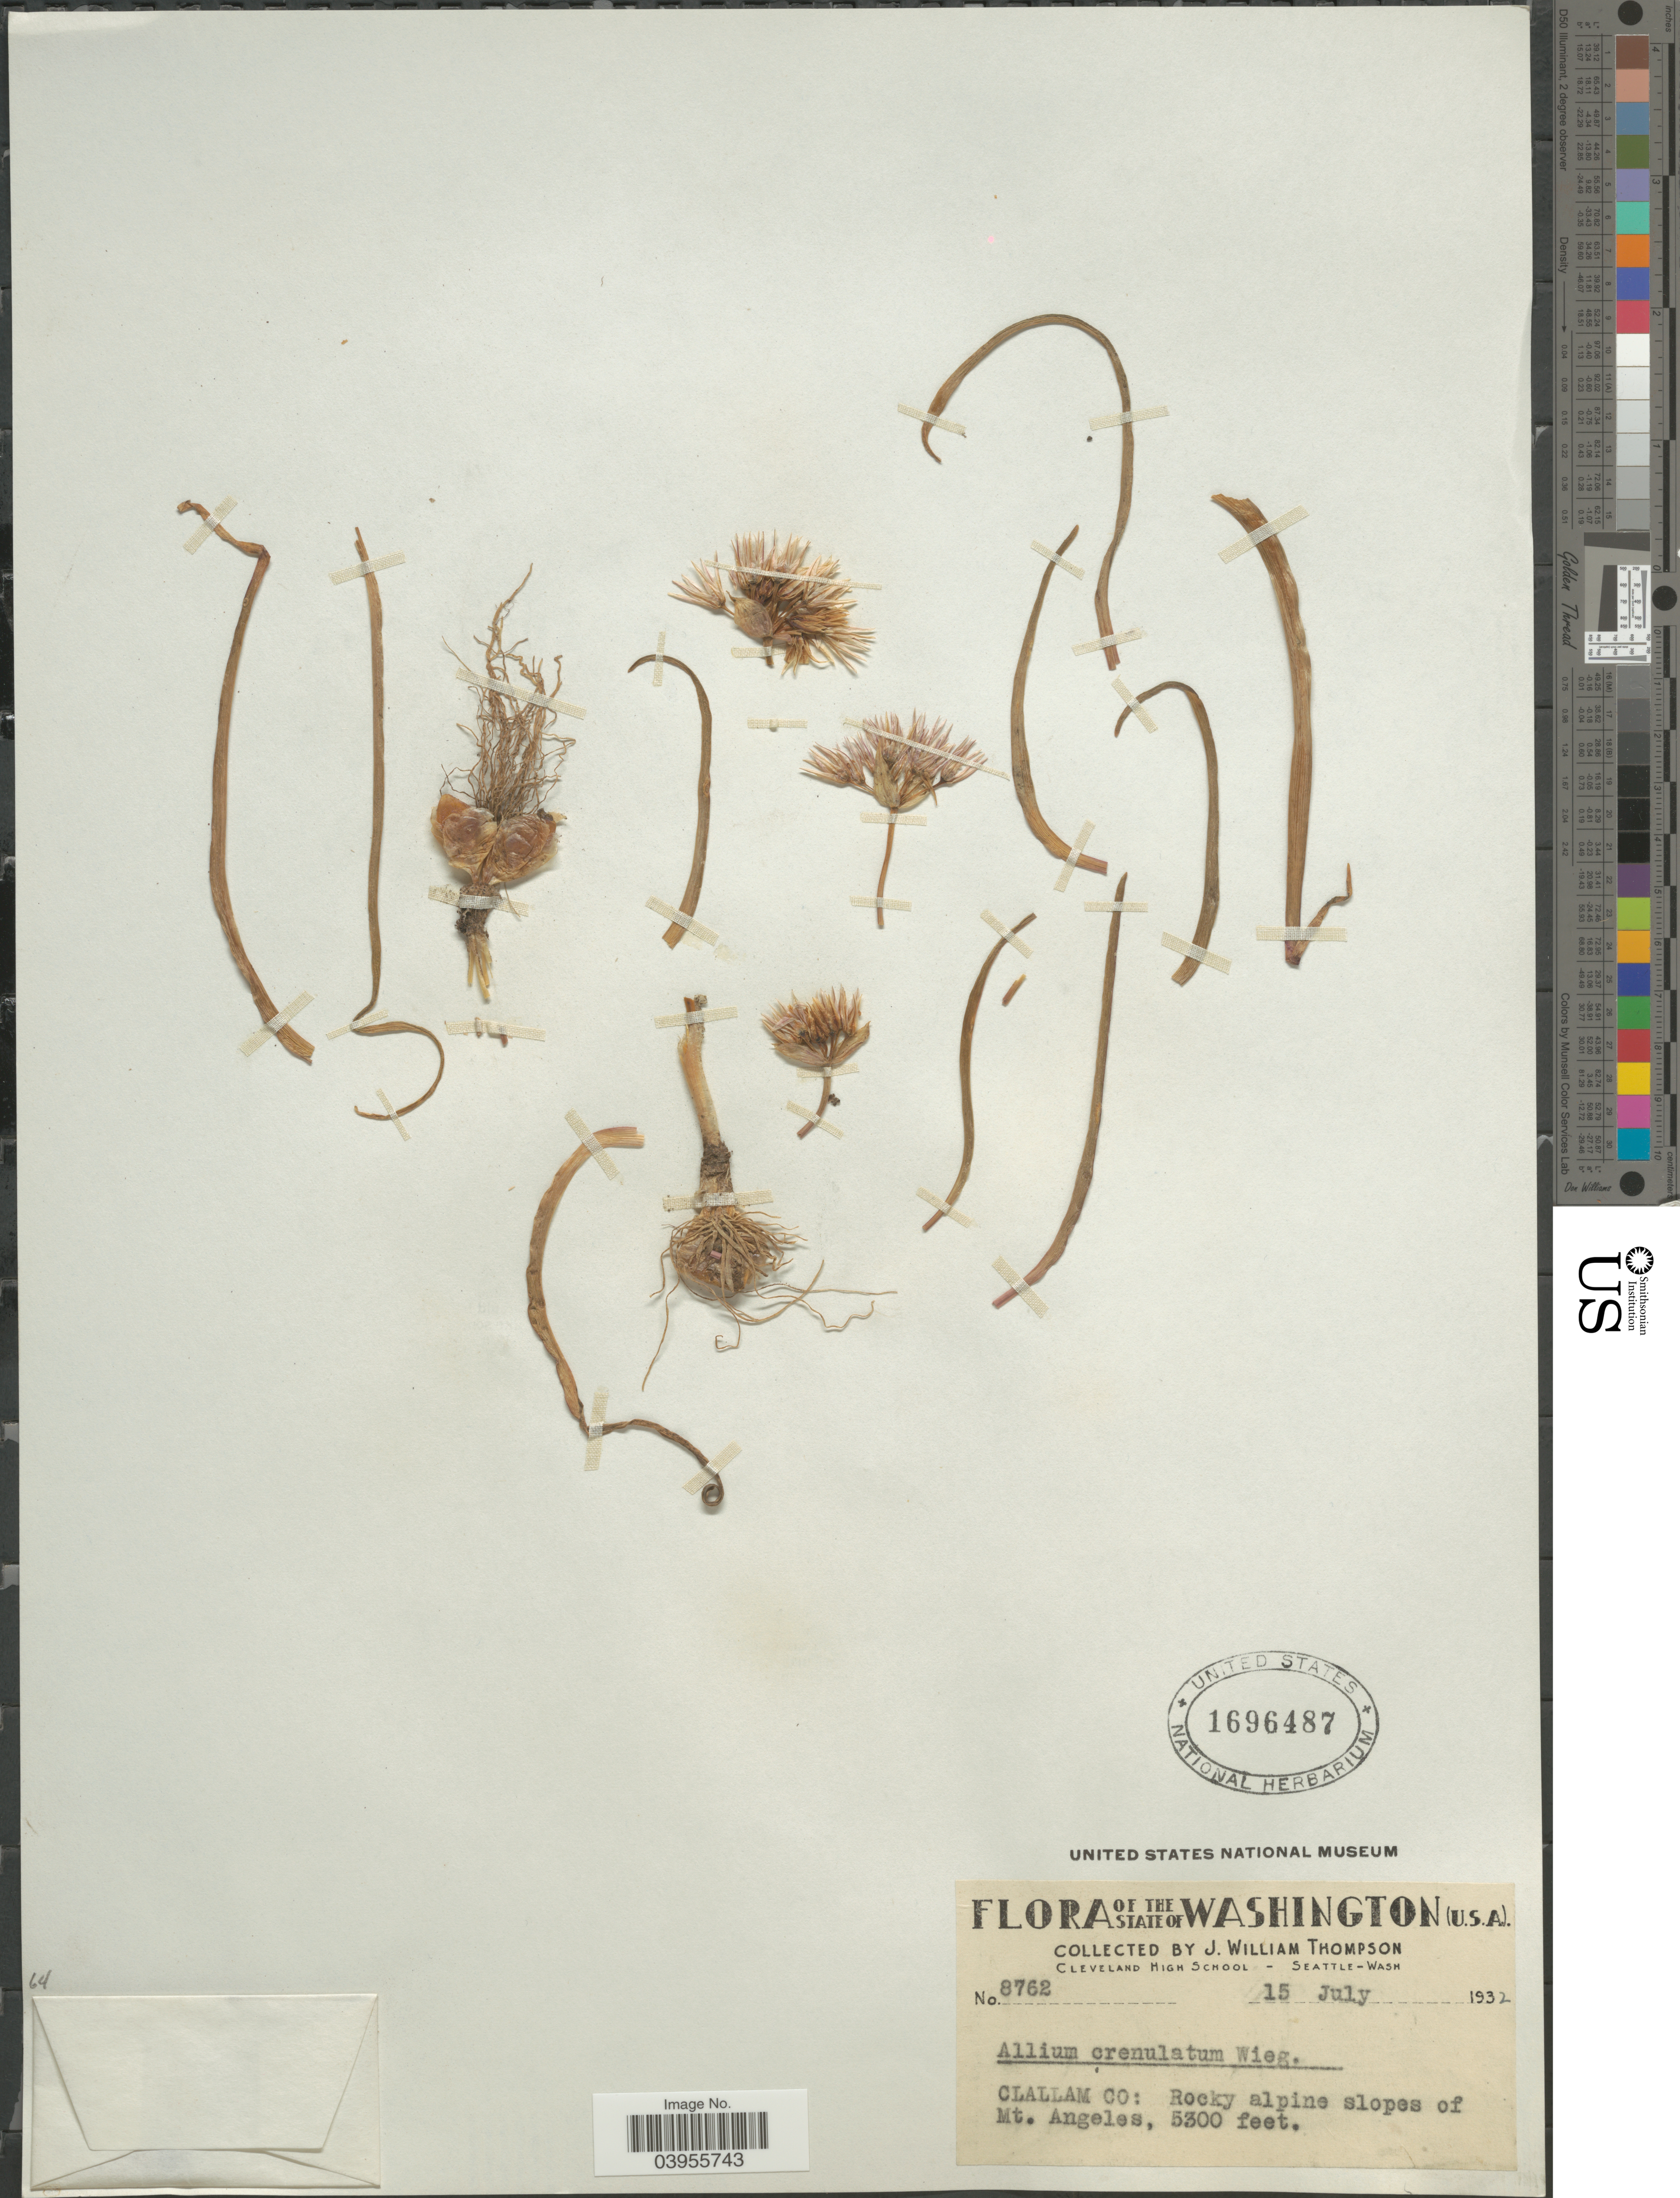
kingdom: Plantae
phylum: Tracheophyta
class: Liliopsida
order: Asparagales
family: Amaryllidaceae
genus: Allium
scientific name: Allium crenulatum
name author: Wiegand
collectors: J. W. Thompson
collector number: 8762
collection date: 1932-07-15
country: United States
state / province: Washington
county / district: Clallam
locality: Clallam Co: Rocky alpine slopes of Mt. Angeles.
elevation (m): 1615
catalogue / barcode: US 1696487